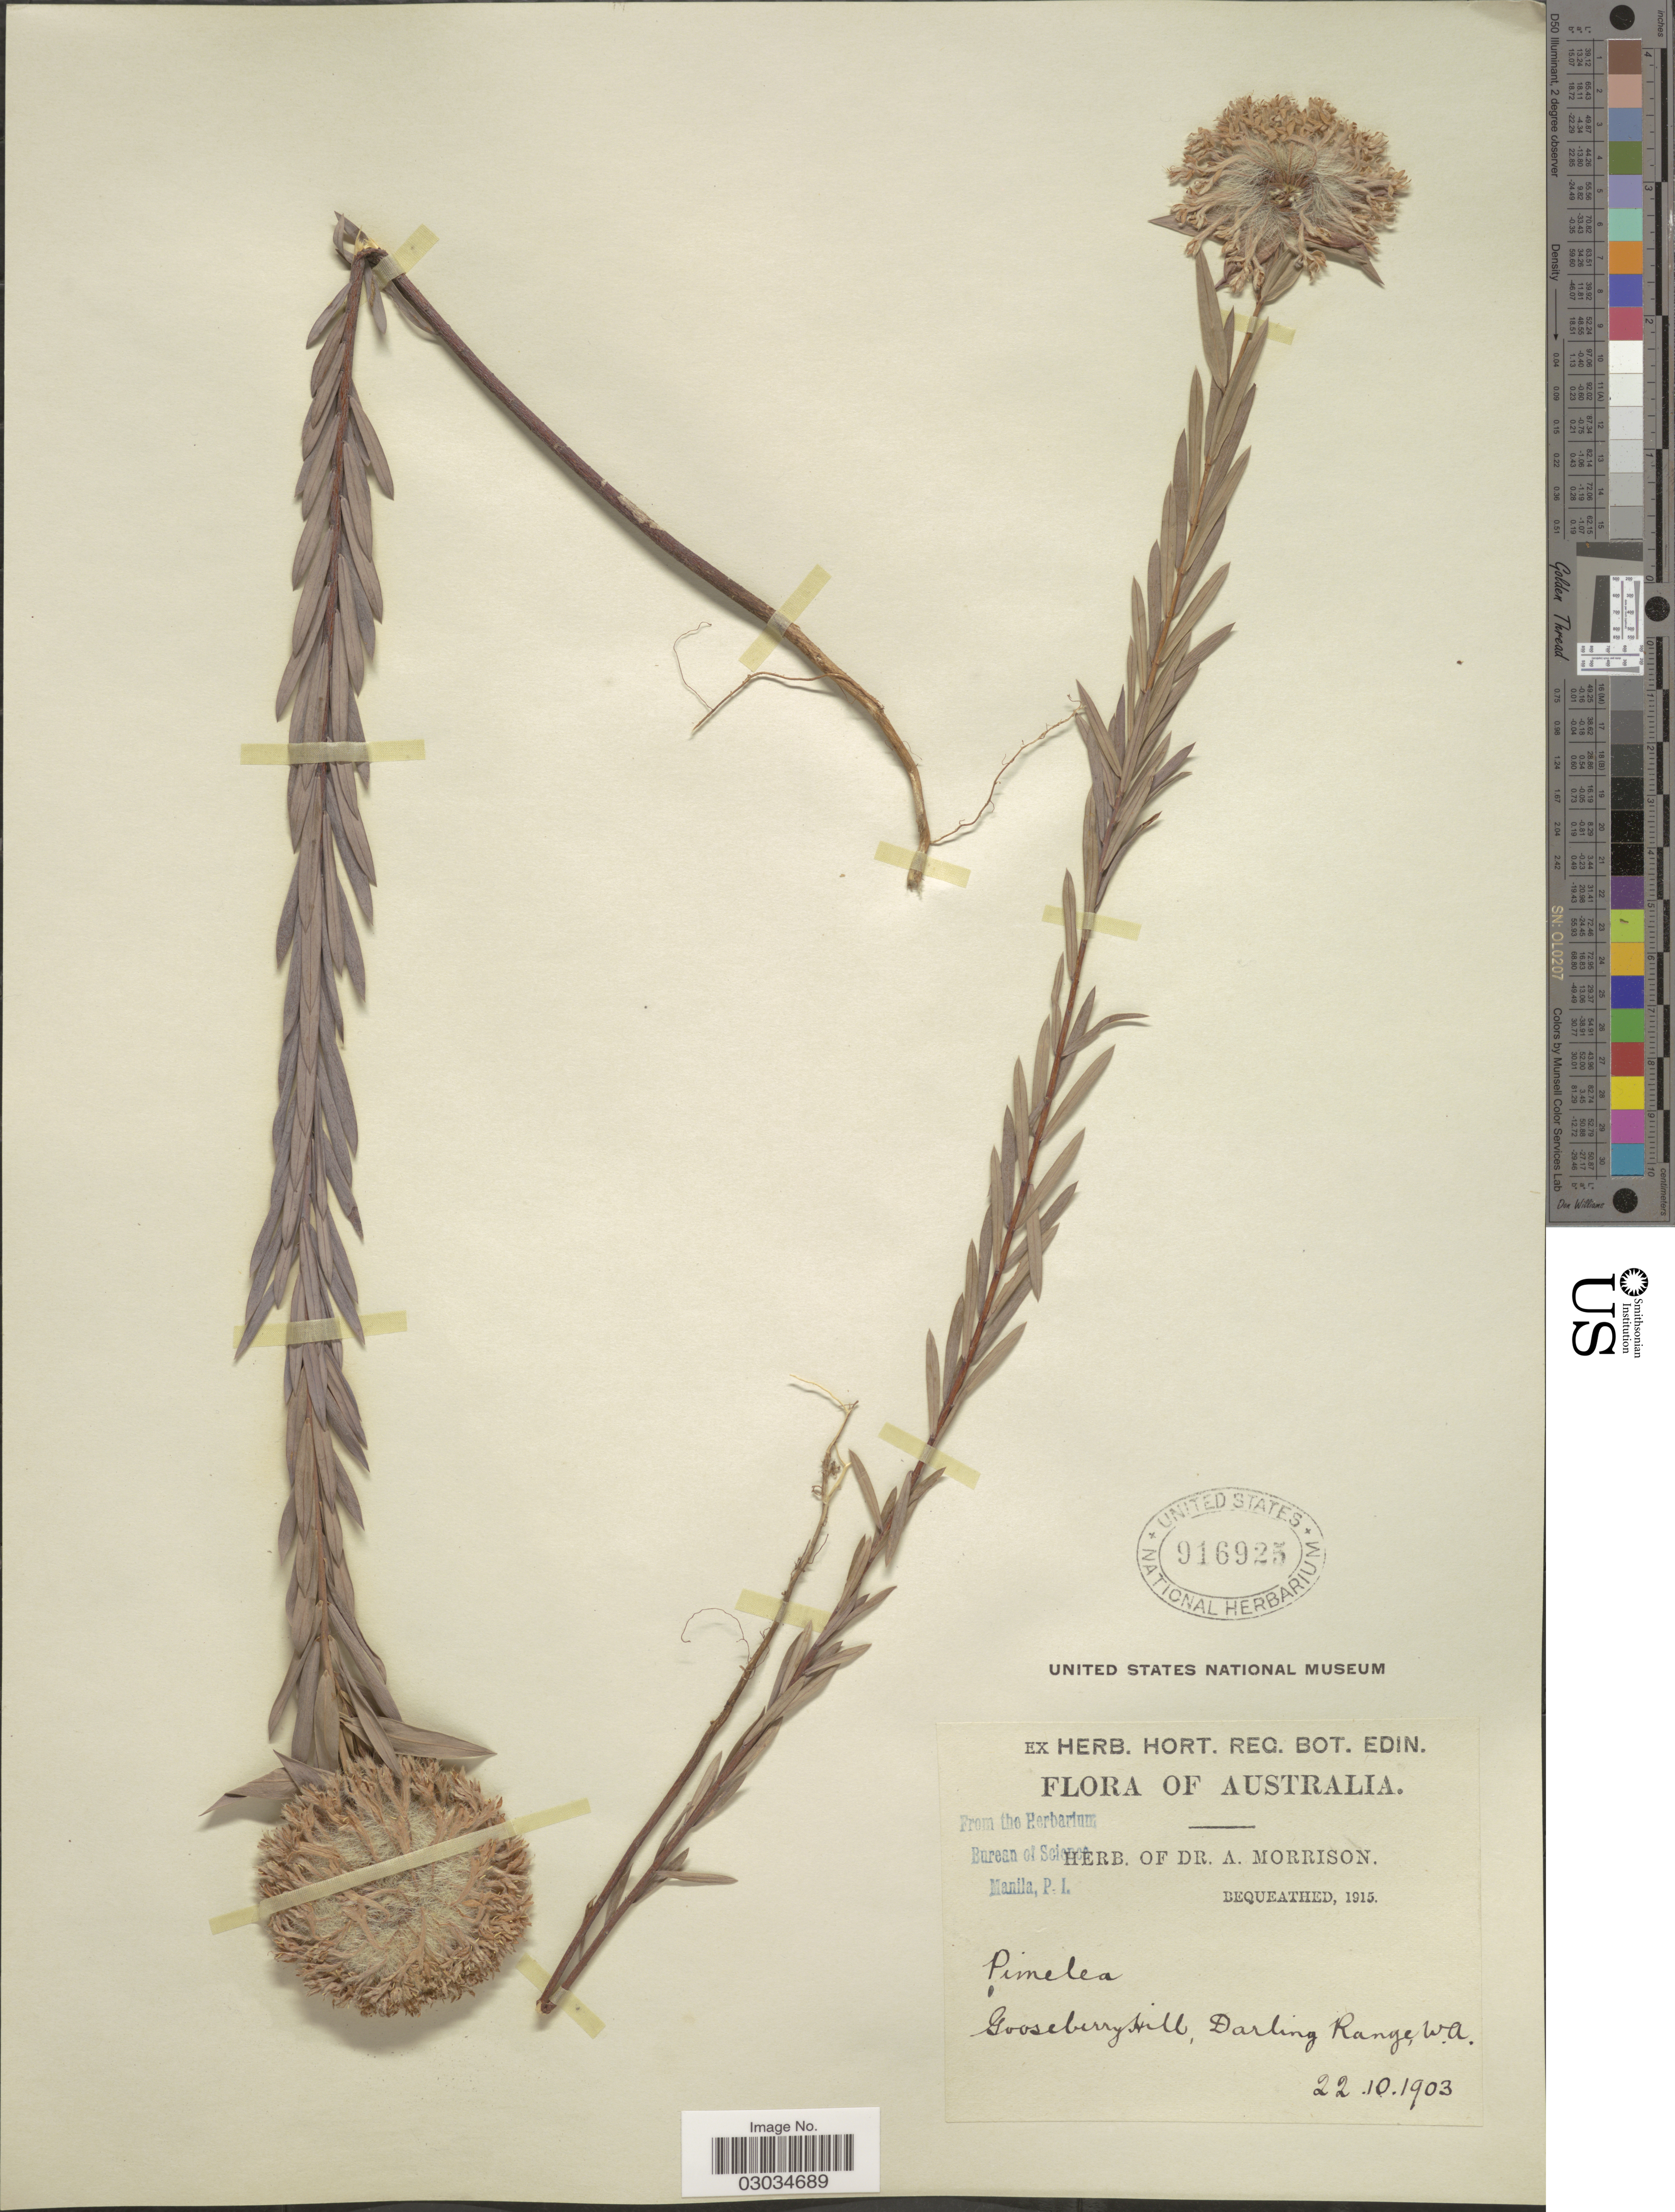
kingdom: Plantae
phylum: Tracheophyta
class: Magnoliopsida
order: Malvales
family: Thymelaeaceae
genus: Pimelea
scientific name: Pimelea sp.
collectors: ex herb. Dr. A. Morrison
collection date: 1903-10-22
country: Australia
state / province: Western Australia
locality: Gooseberry Hill, Darling Range, W.A.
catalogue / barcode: US 916925